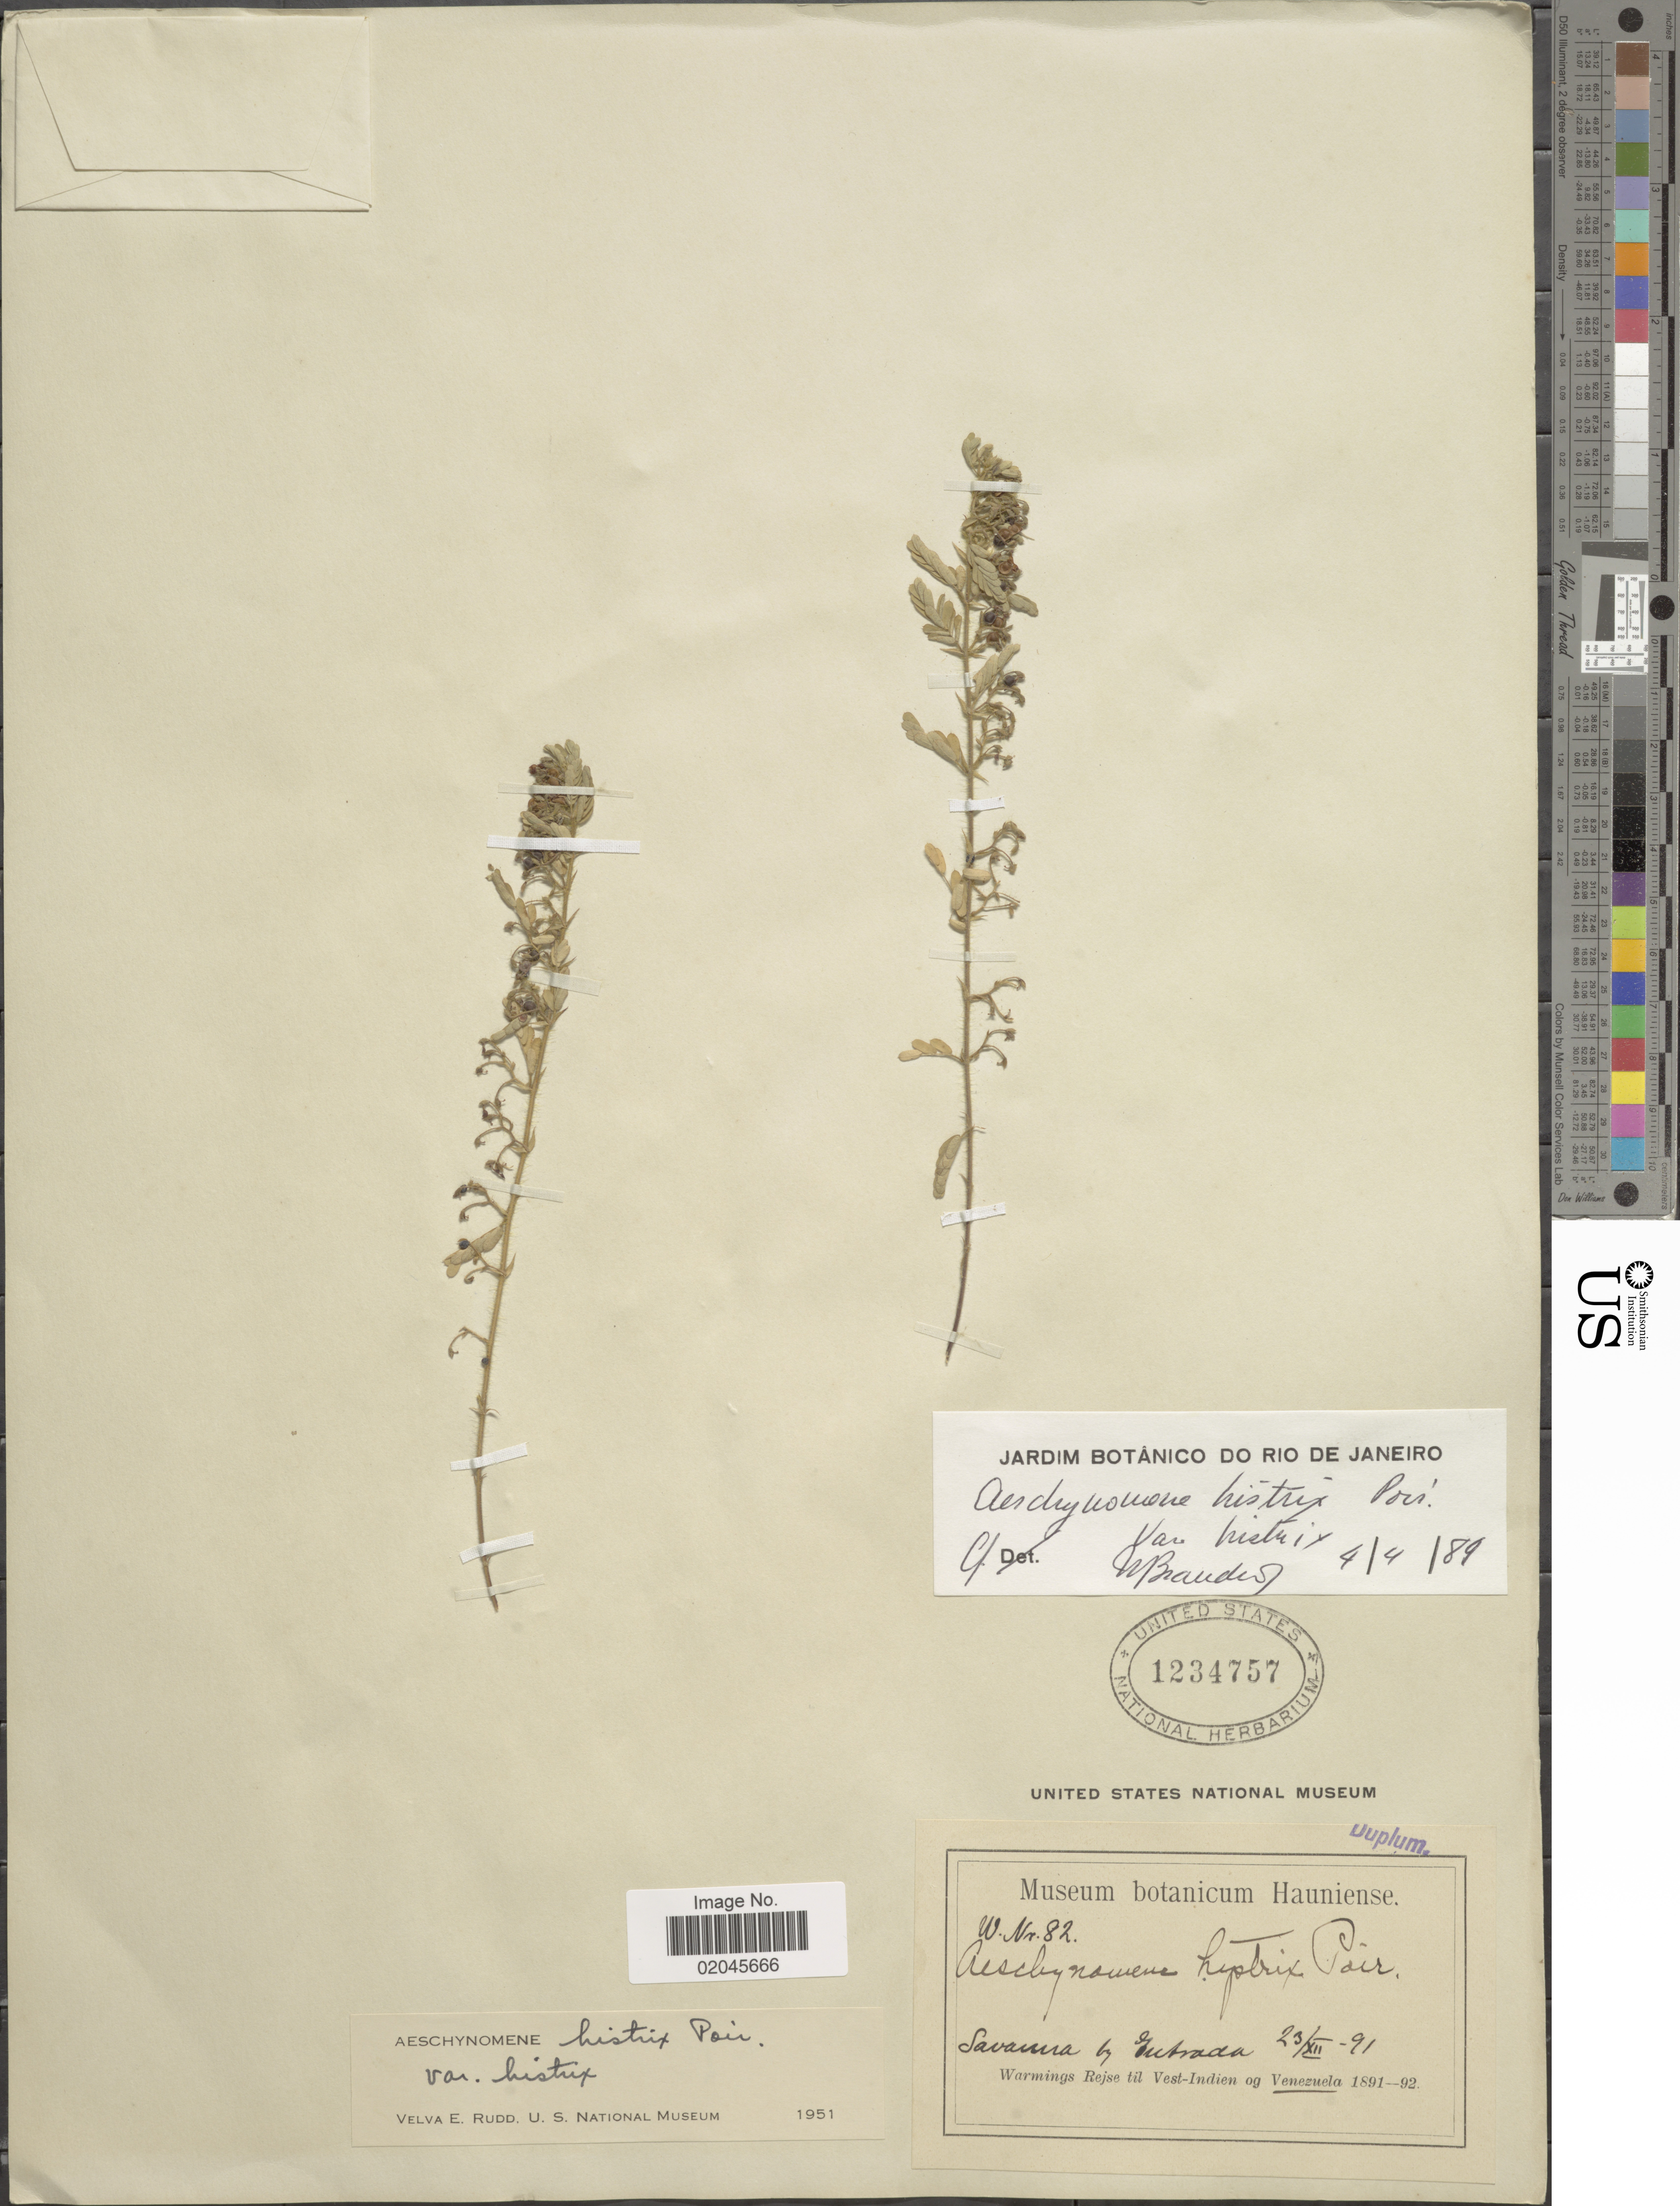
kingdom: Plantae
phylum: Tracheophyta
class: Magnoliopsida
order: Fabales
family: Fabaceae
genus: Aeschynomene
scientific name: Aeschynomene histrix var. histrix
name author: Poir.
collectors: W. Rejse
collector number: W.82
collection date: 1891-12-23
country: Venezuela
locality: Vest-Indien og Venezuela, savanna by Entrada.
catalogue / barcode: US 1234757